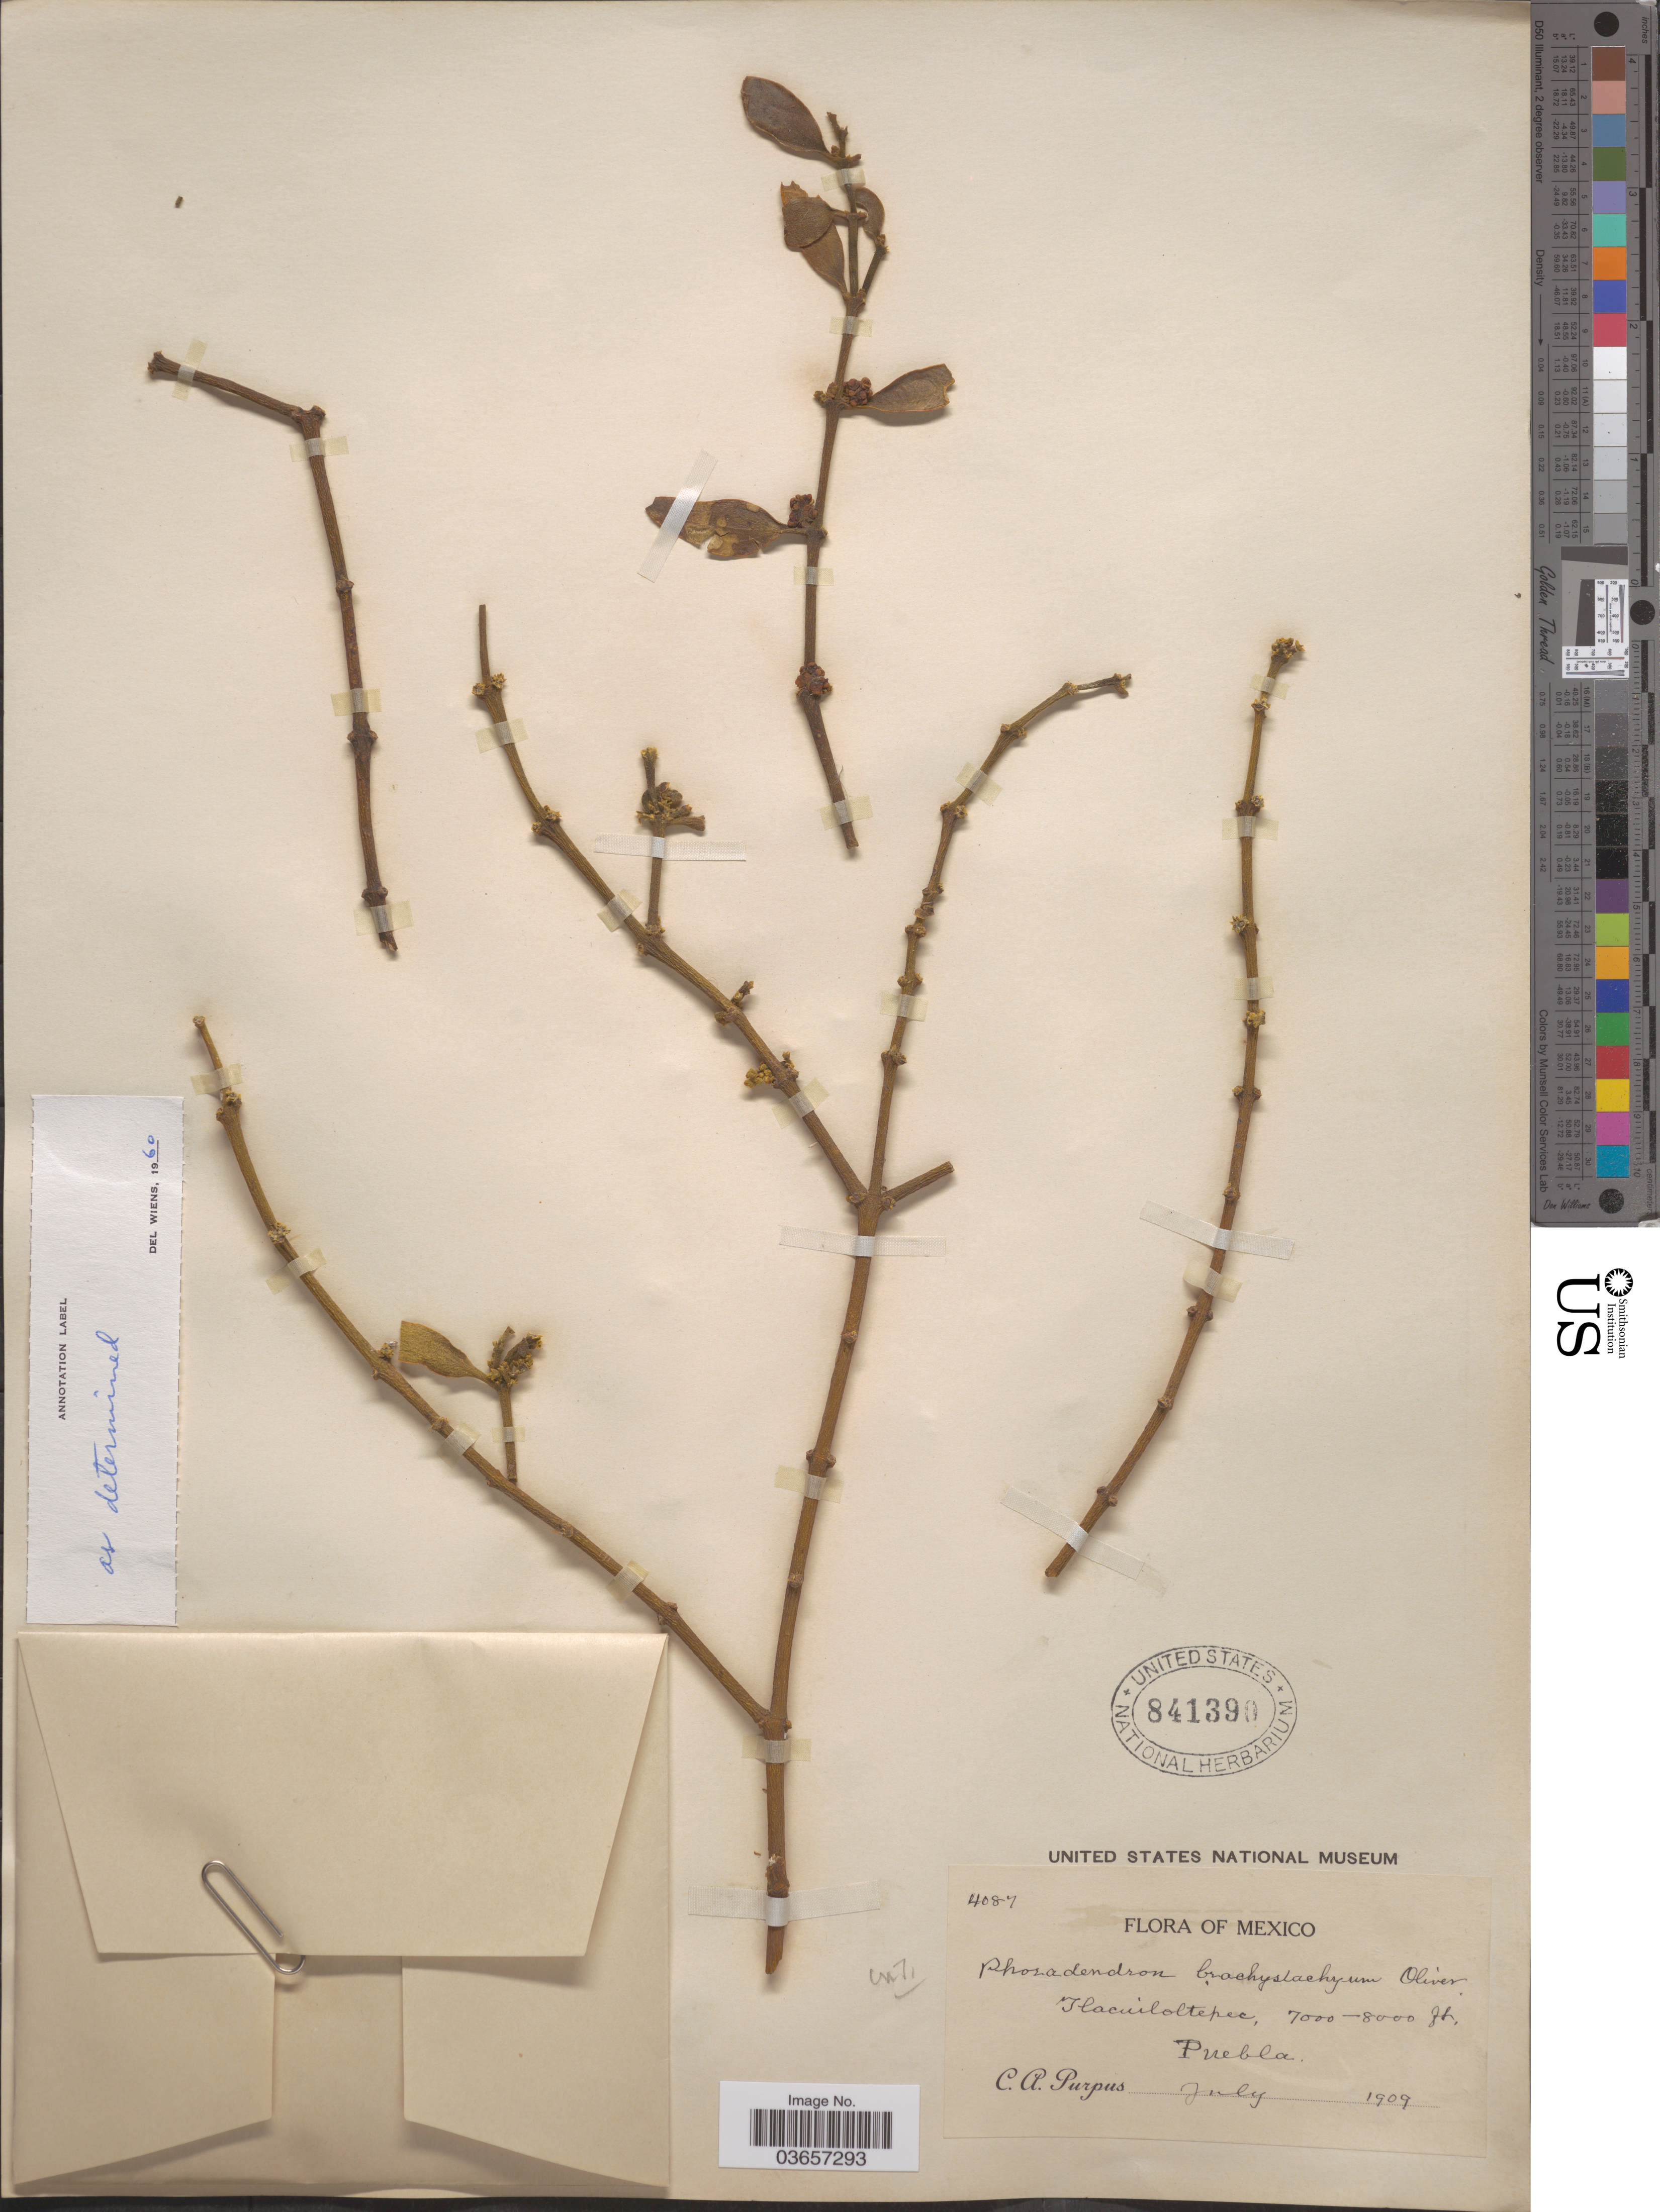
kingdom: Plantae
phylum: Tracheophyta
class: Magnoliopsida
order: Santalales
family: Viscaceae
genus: Phoradendron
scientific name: Phoradendron brachystachyum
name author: (DC.) Oliv.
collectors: C. A. Purpus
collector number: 4087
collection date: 1909-07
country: Mexico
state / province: Puebla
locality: Tlacuiloltepec.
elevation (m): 2134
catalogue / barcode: US 841390